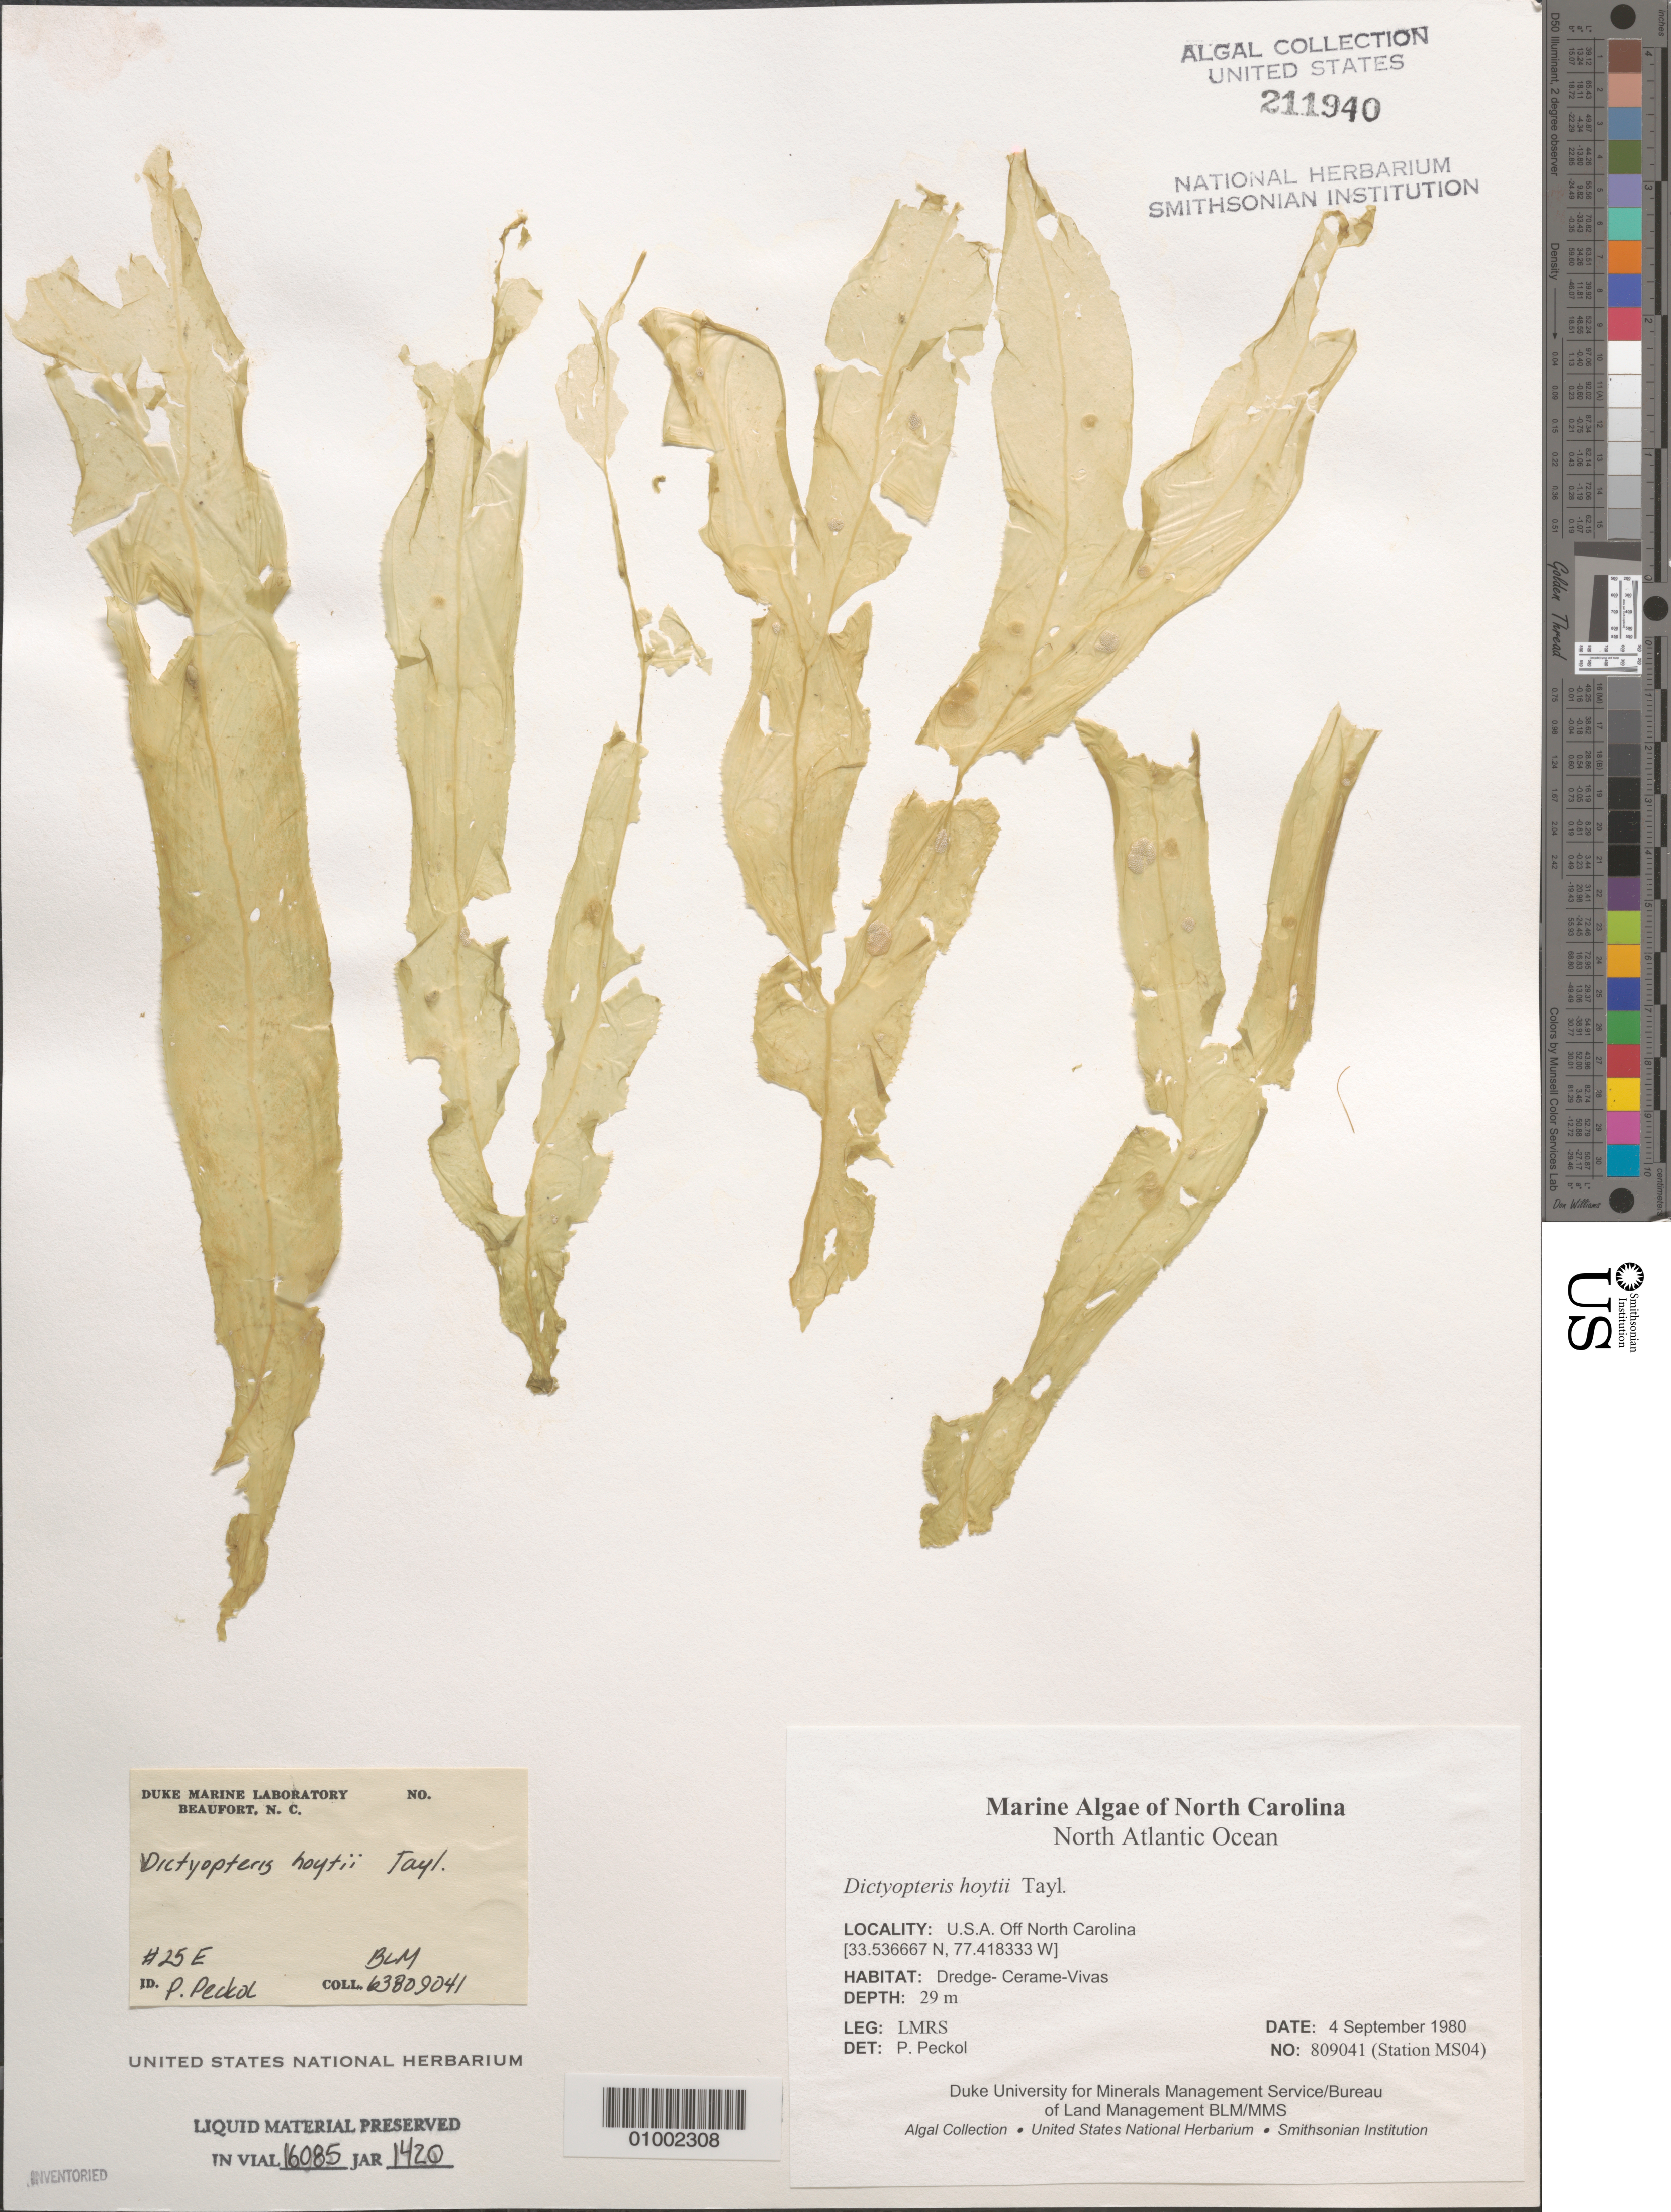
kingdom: Chromista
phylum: Ochrophyta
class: Phaeophyceae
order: Dictyotales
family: Dictyotaceae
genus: Dictyopteris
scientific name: Dictyopteris hoytii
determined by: Peckol, P.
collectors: LMRS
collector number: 809041 (Station MS04)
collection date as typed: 04 Sep 1980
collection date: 1980-09-04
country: United States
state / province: North Carolina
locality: North Atlantic Ocean off North Carolina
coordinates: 33.536667 N, 77.418333 W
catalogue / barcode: US 211940